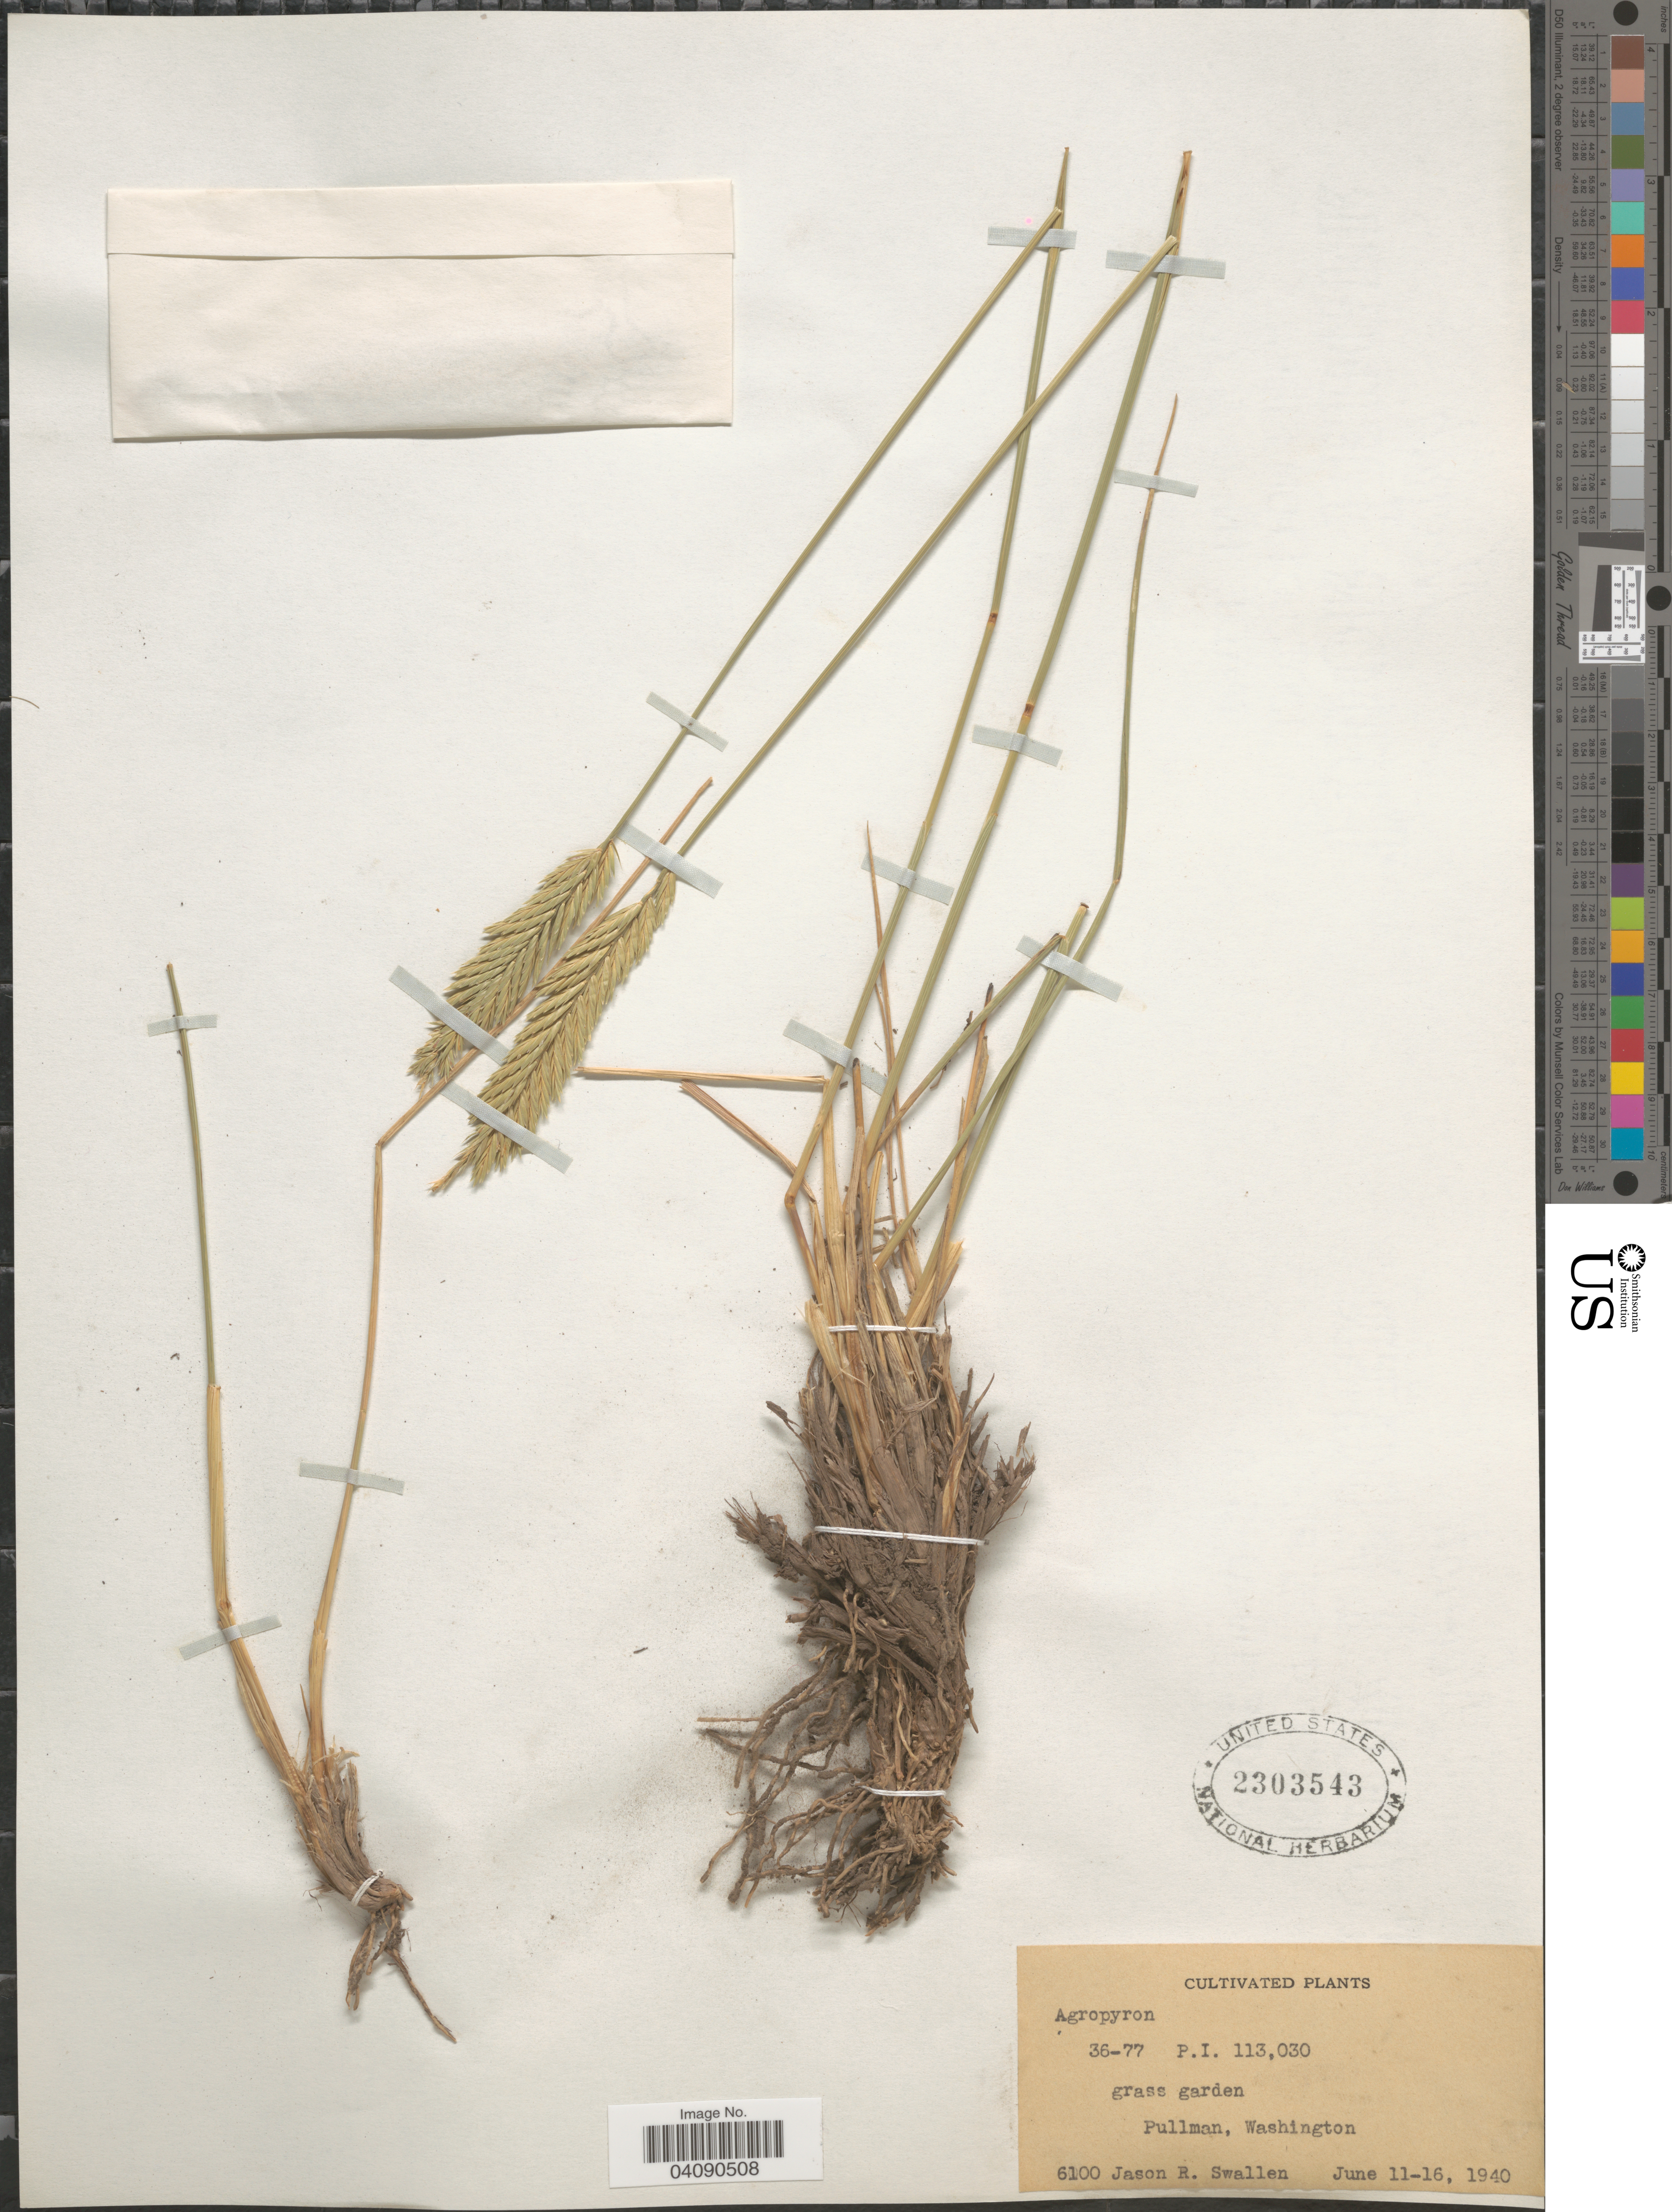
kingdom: Plantae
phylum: Tracheophyta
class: Liliopsida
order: Poales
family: Poaceae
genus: Agropyron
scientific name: Agropyron sp.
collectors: J. R. Swallen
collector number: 6100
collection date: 1940-06-11/1940-06-16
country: United States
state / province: Washington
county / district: Whitman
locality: Grass garden. Pullman.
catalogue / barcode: US 2303543